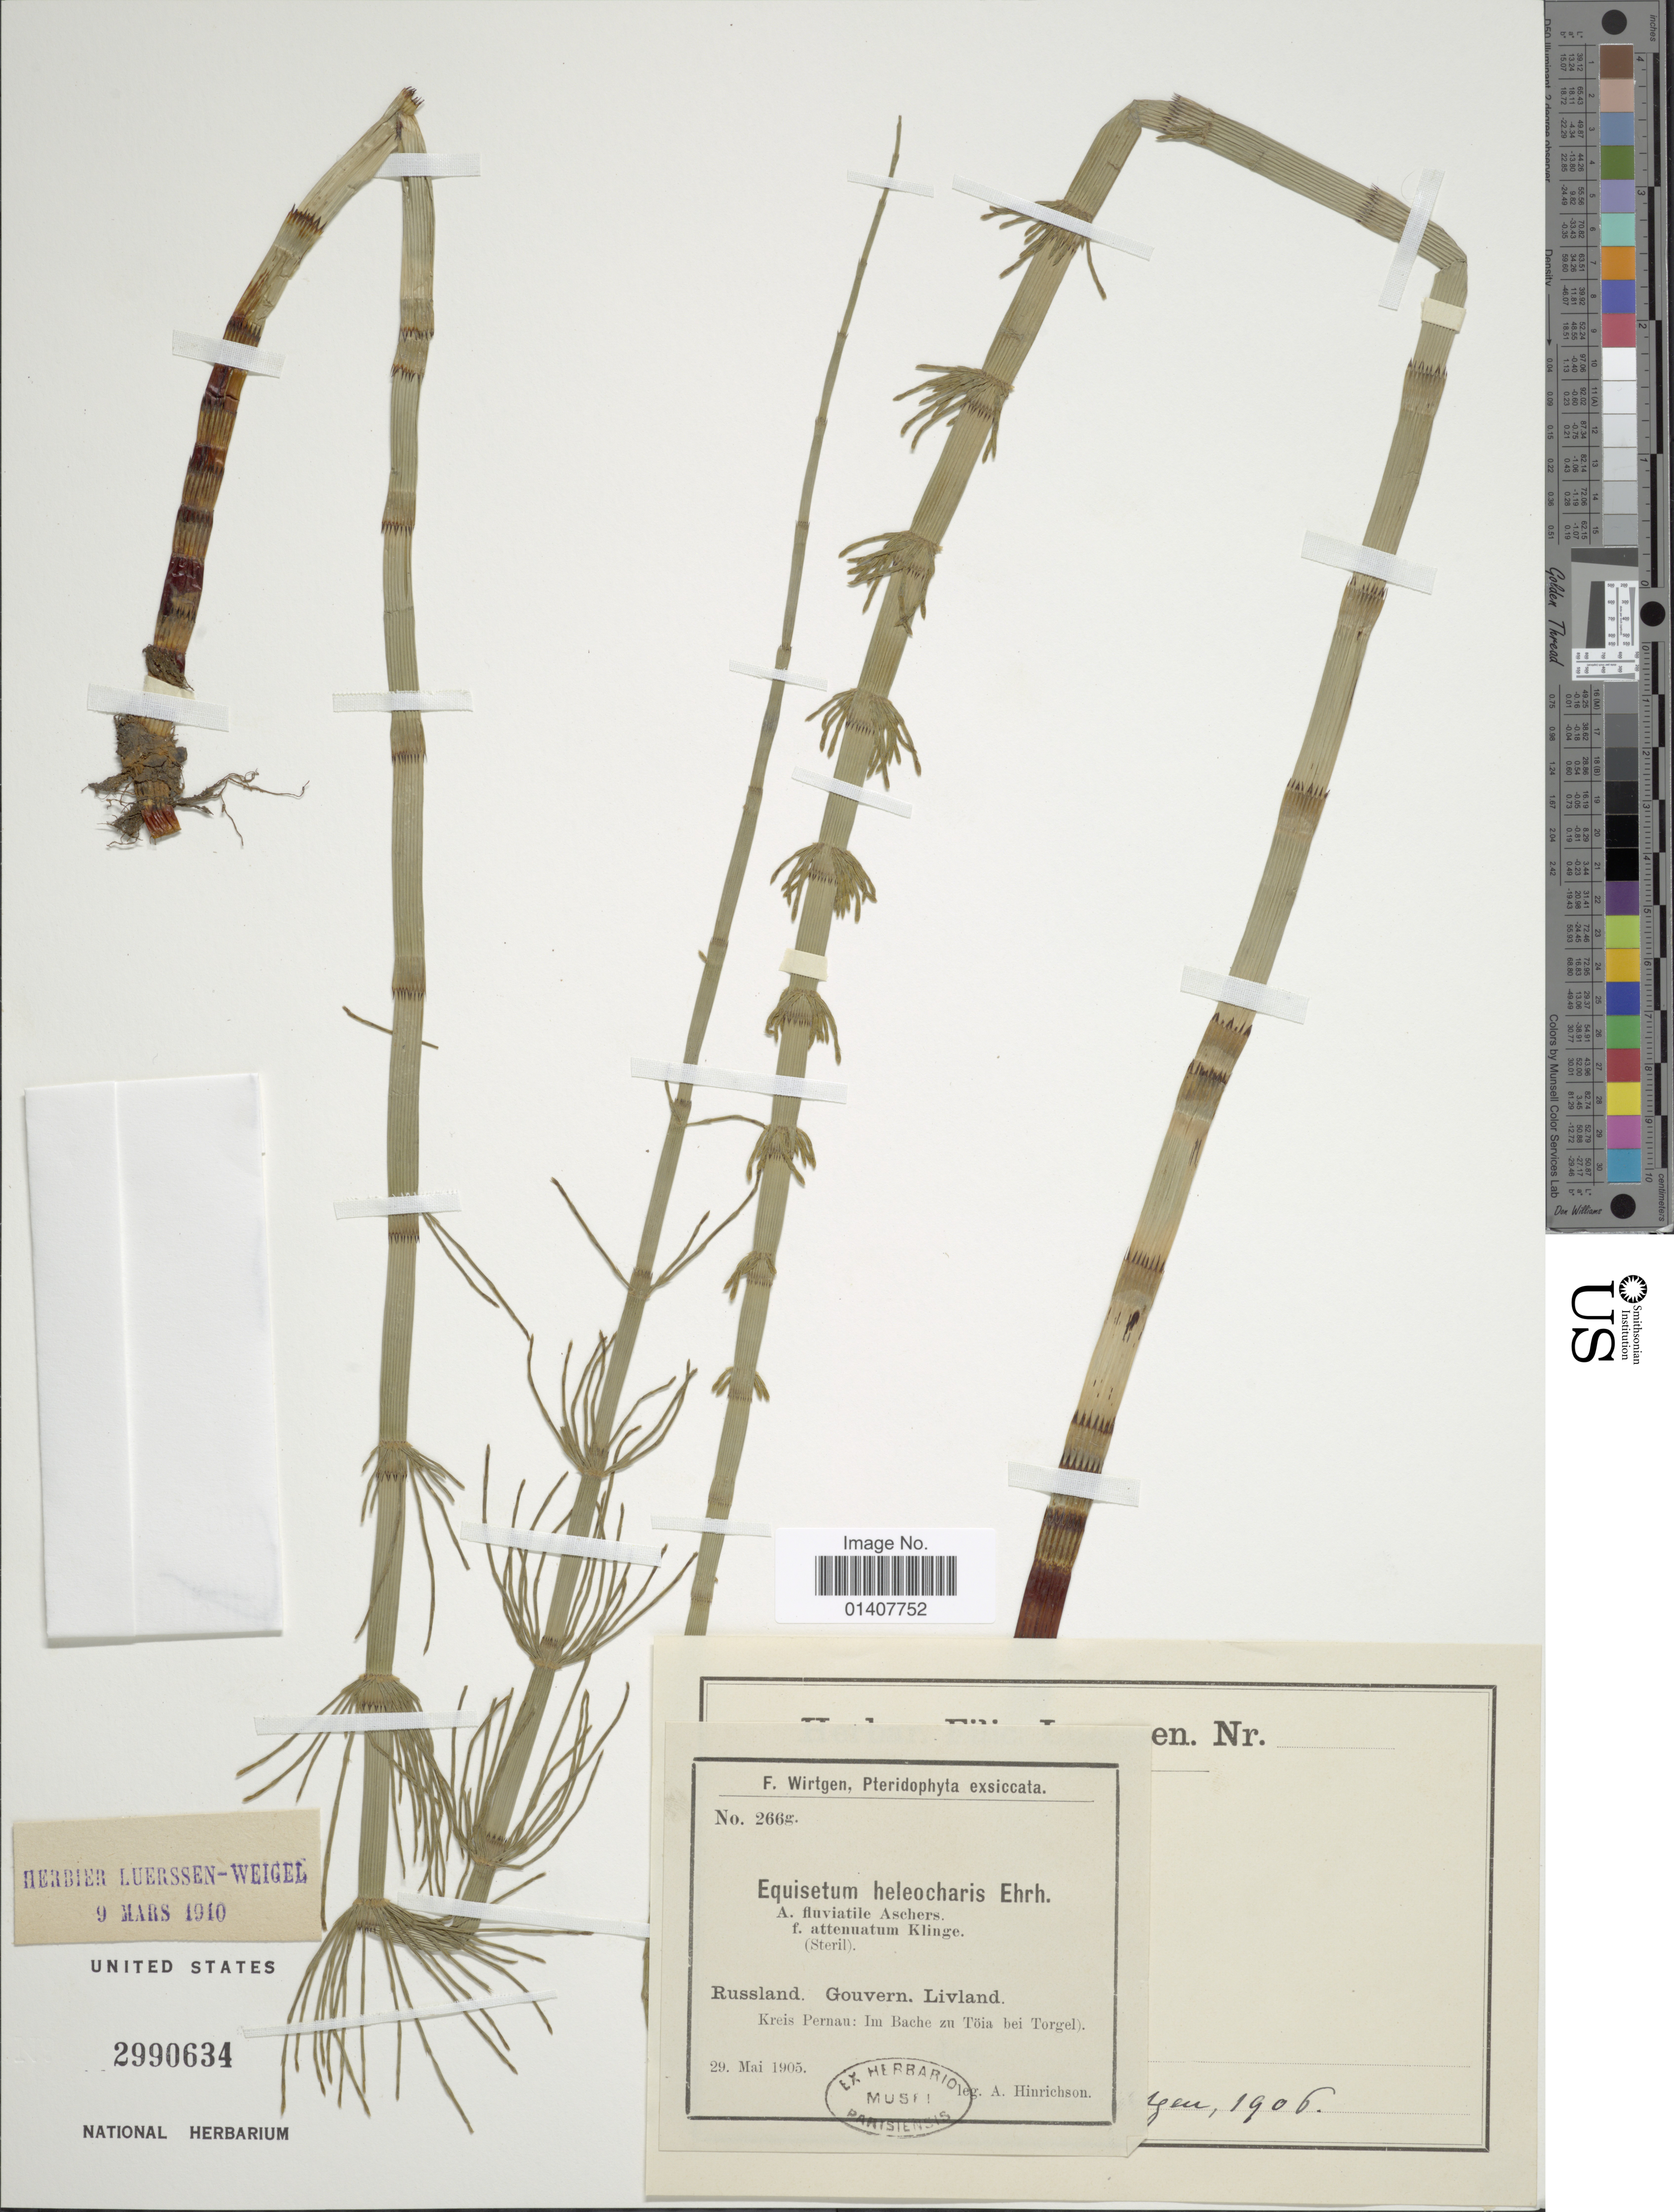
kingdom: Plantae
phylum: Tracheophyta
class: Polypodiopsida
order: Equisetales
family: Equisetaceae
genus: Equisetum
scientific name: Equisetum fluviatile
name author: L.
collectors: A. Hinrichson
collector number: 266g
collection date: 1905-05-29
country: Latvia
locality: Russland. Gouvern. Livland, Kreis Pernan: Im bache zu Toia bei Torgel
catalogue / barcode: US 2990634